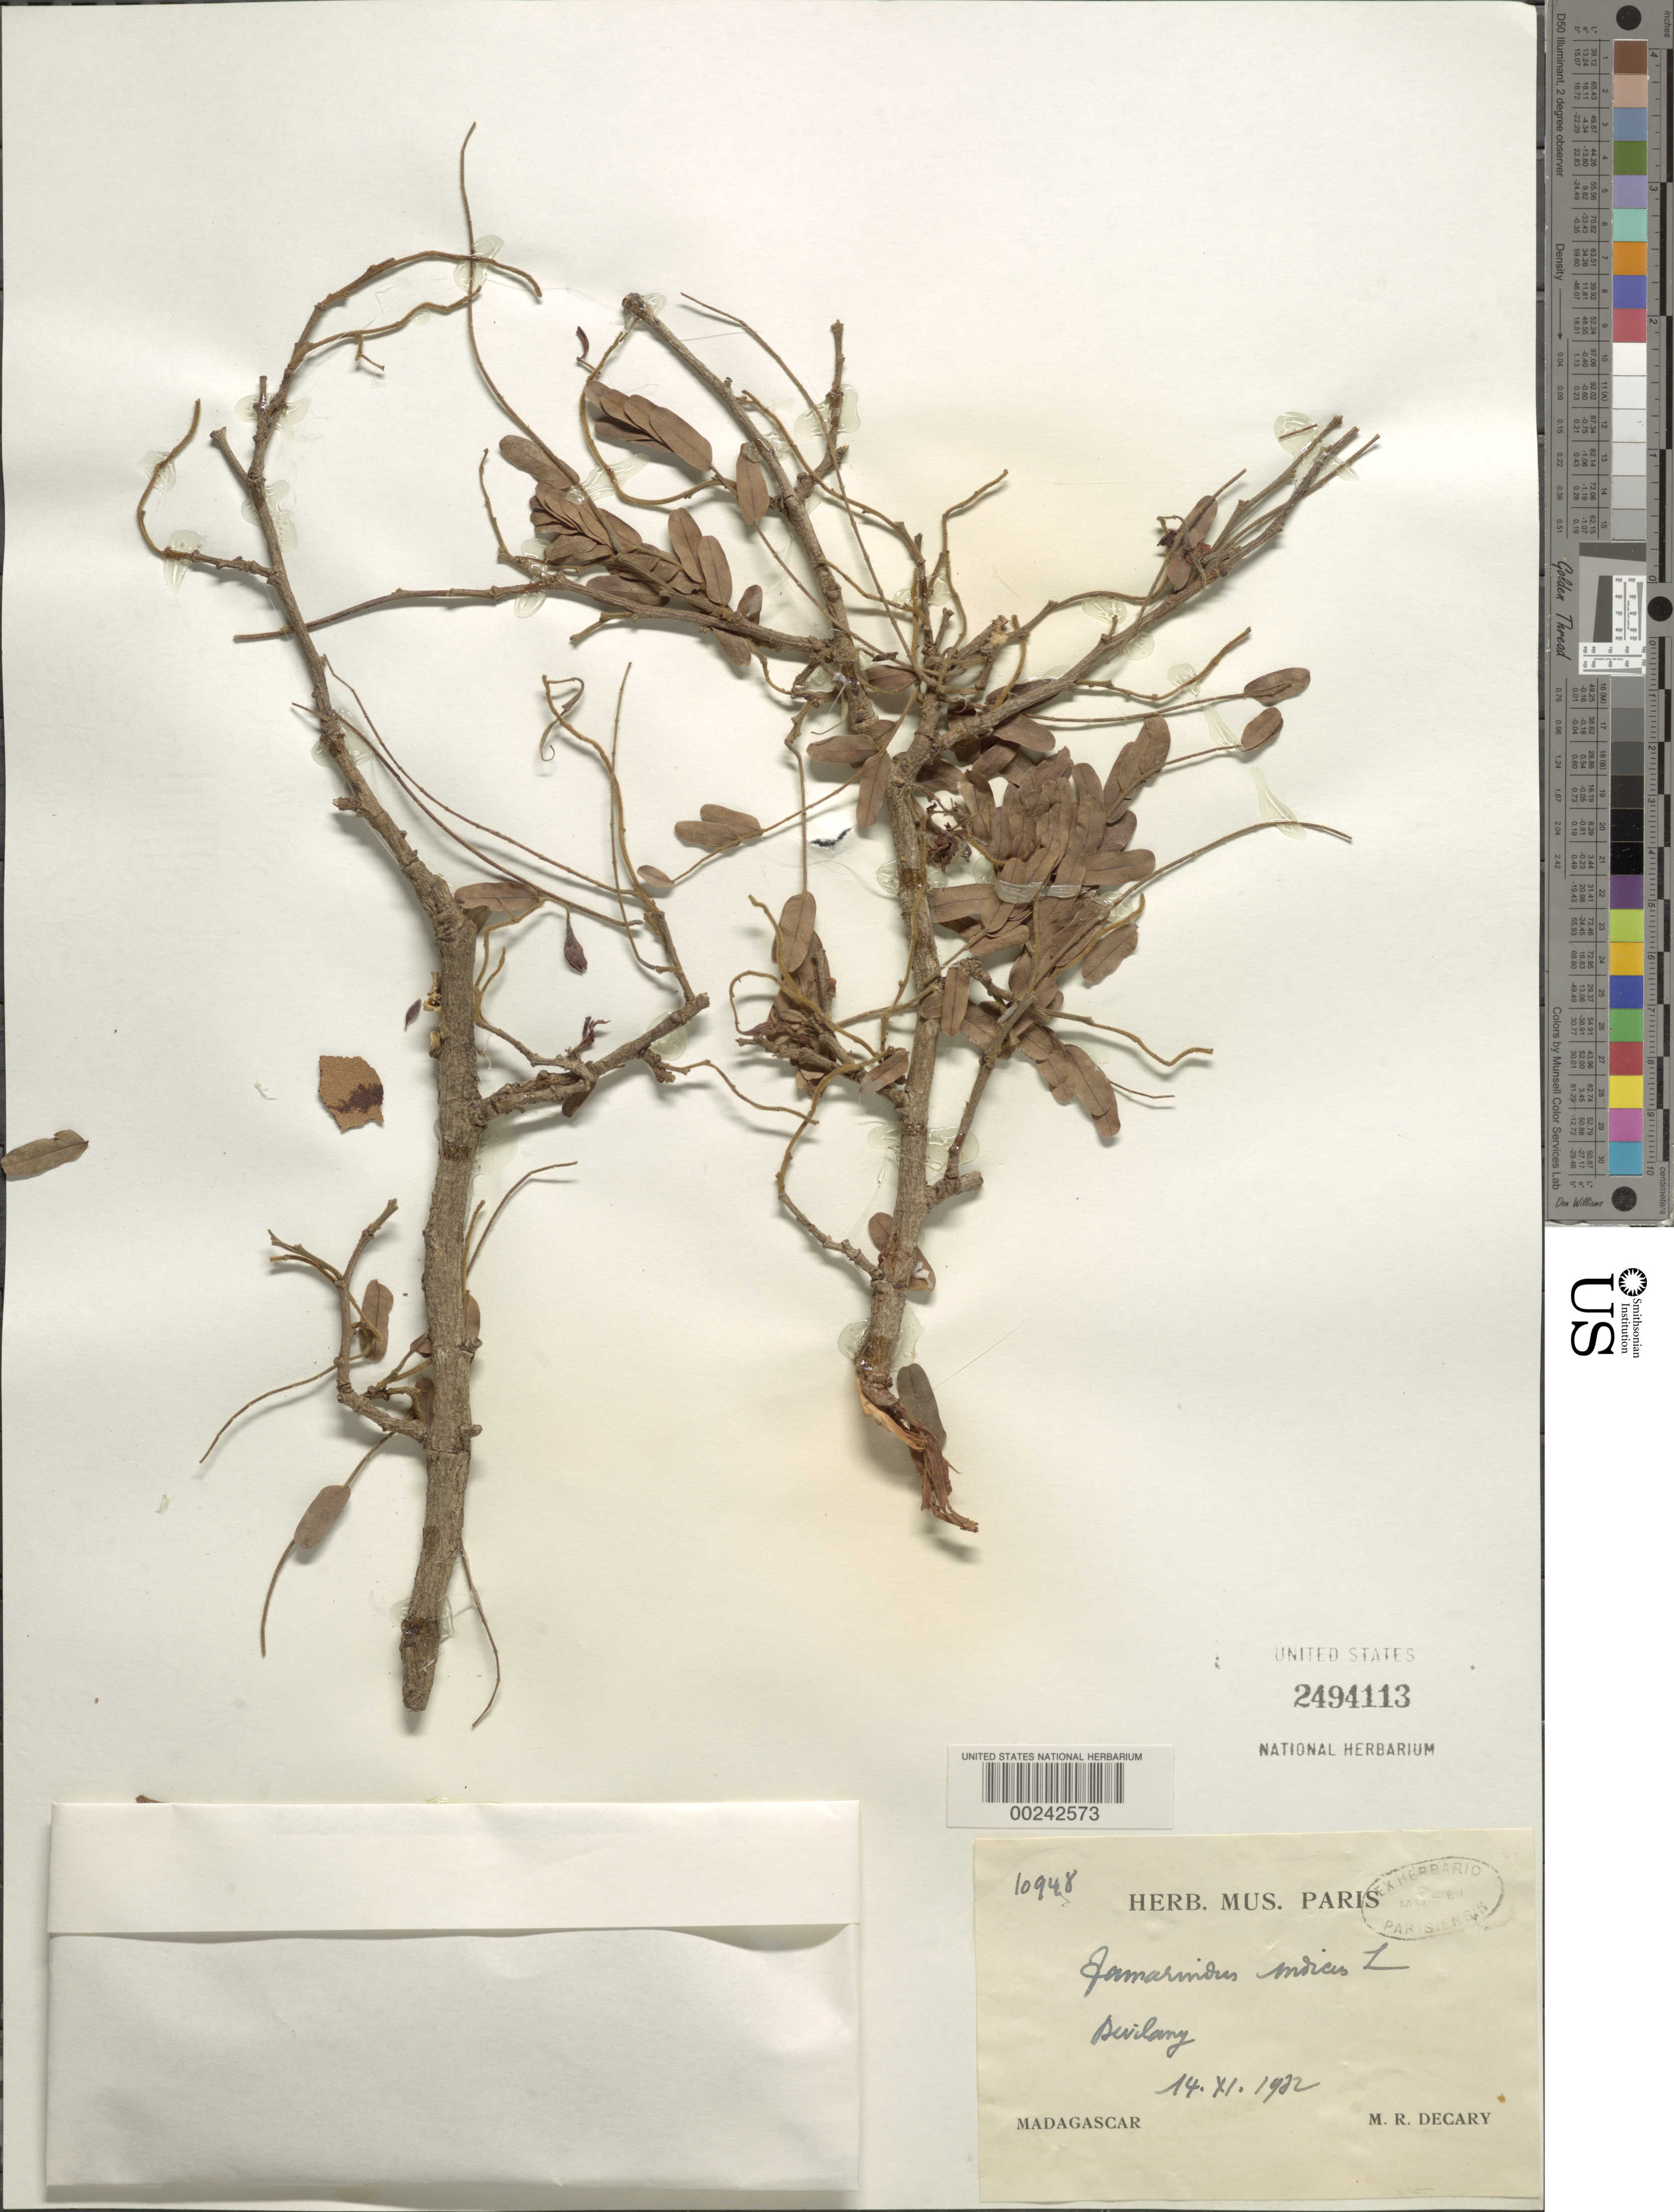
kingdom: Plantae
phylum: Tracheophyta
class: Magnoliopsida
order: Fabales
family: Fabaceae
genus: Tamarindus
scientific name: Tamarindus indica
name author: L.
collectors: R. Decary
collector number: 10948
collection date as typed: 14 Nov 1902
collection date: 1902-11-14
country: Madagascar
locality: Berilany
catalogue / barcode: US 2494113